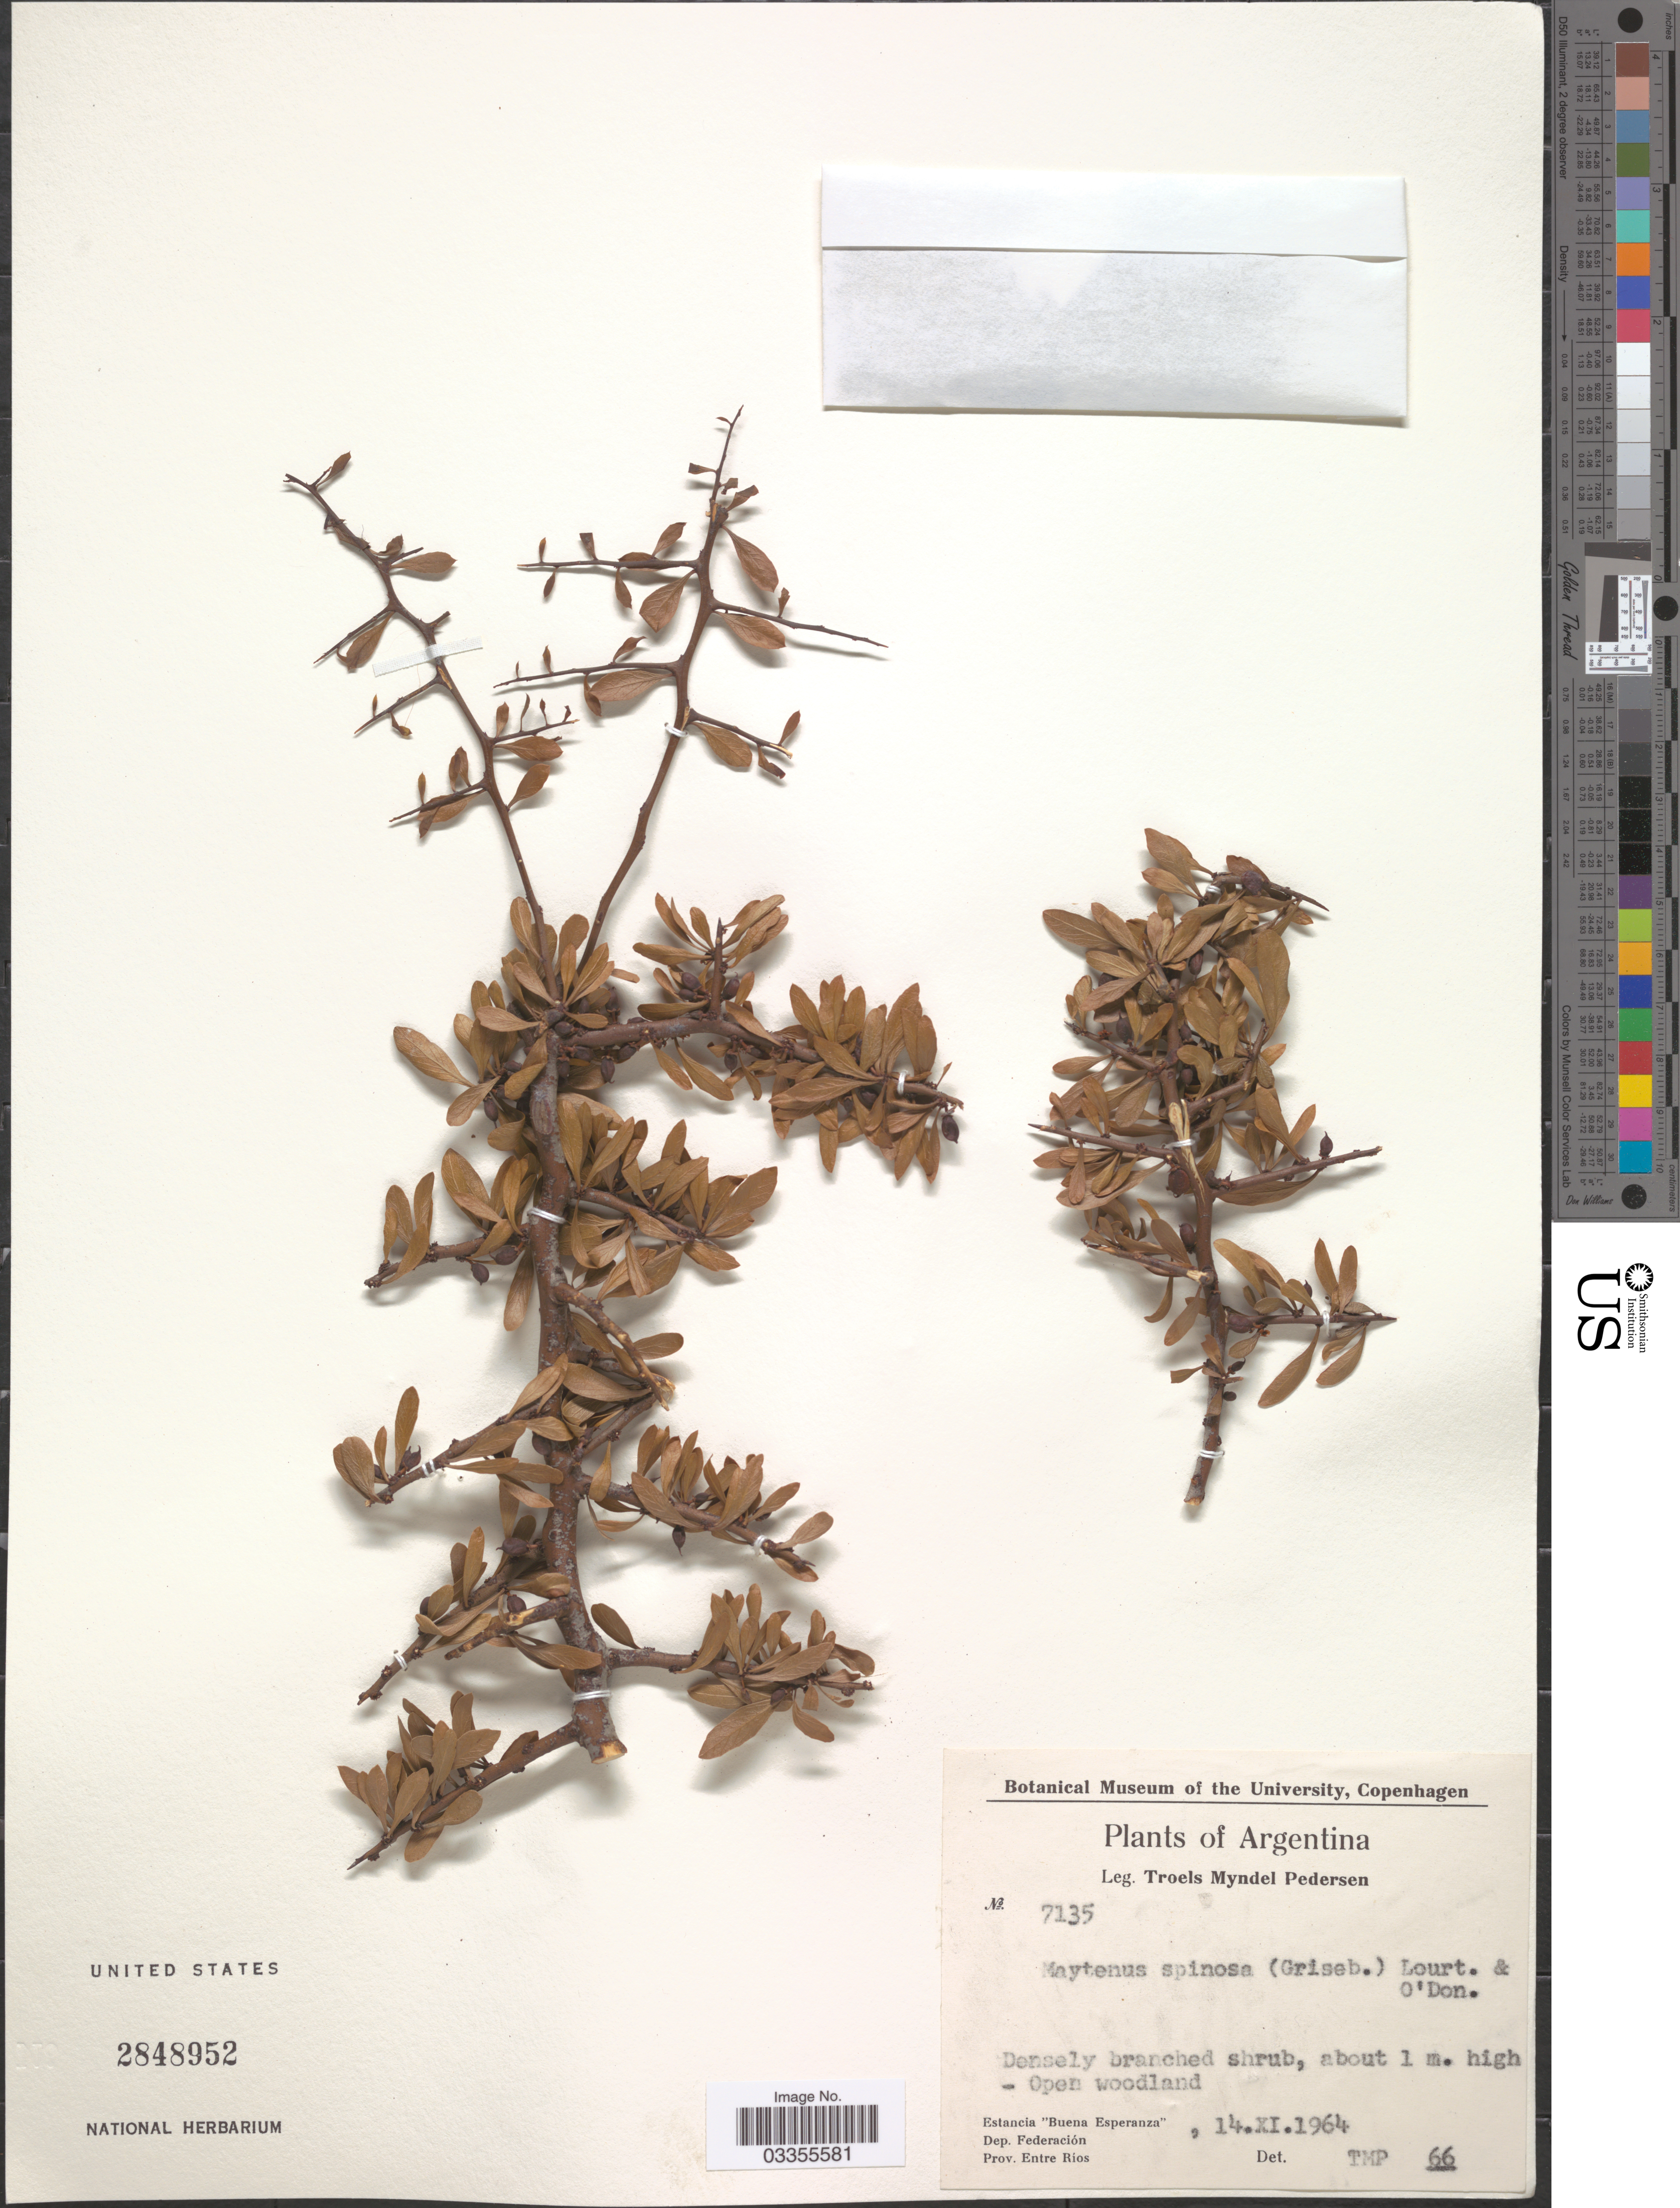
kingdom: Plantae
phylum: Tracheophyta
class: Magnoliopsida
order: Celastrales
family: Celastraceae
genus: Maytenus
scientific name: Maytenus spinosa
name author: (Griseb.) Lourteig & O'Donell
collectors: T. Pederson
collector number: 7135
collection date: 1964-11-14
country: Argentina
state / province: Entre Rios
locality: Estancia "Buena Esperanza". Dep. Federación.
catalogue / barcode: US 2848952